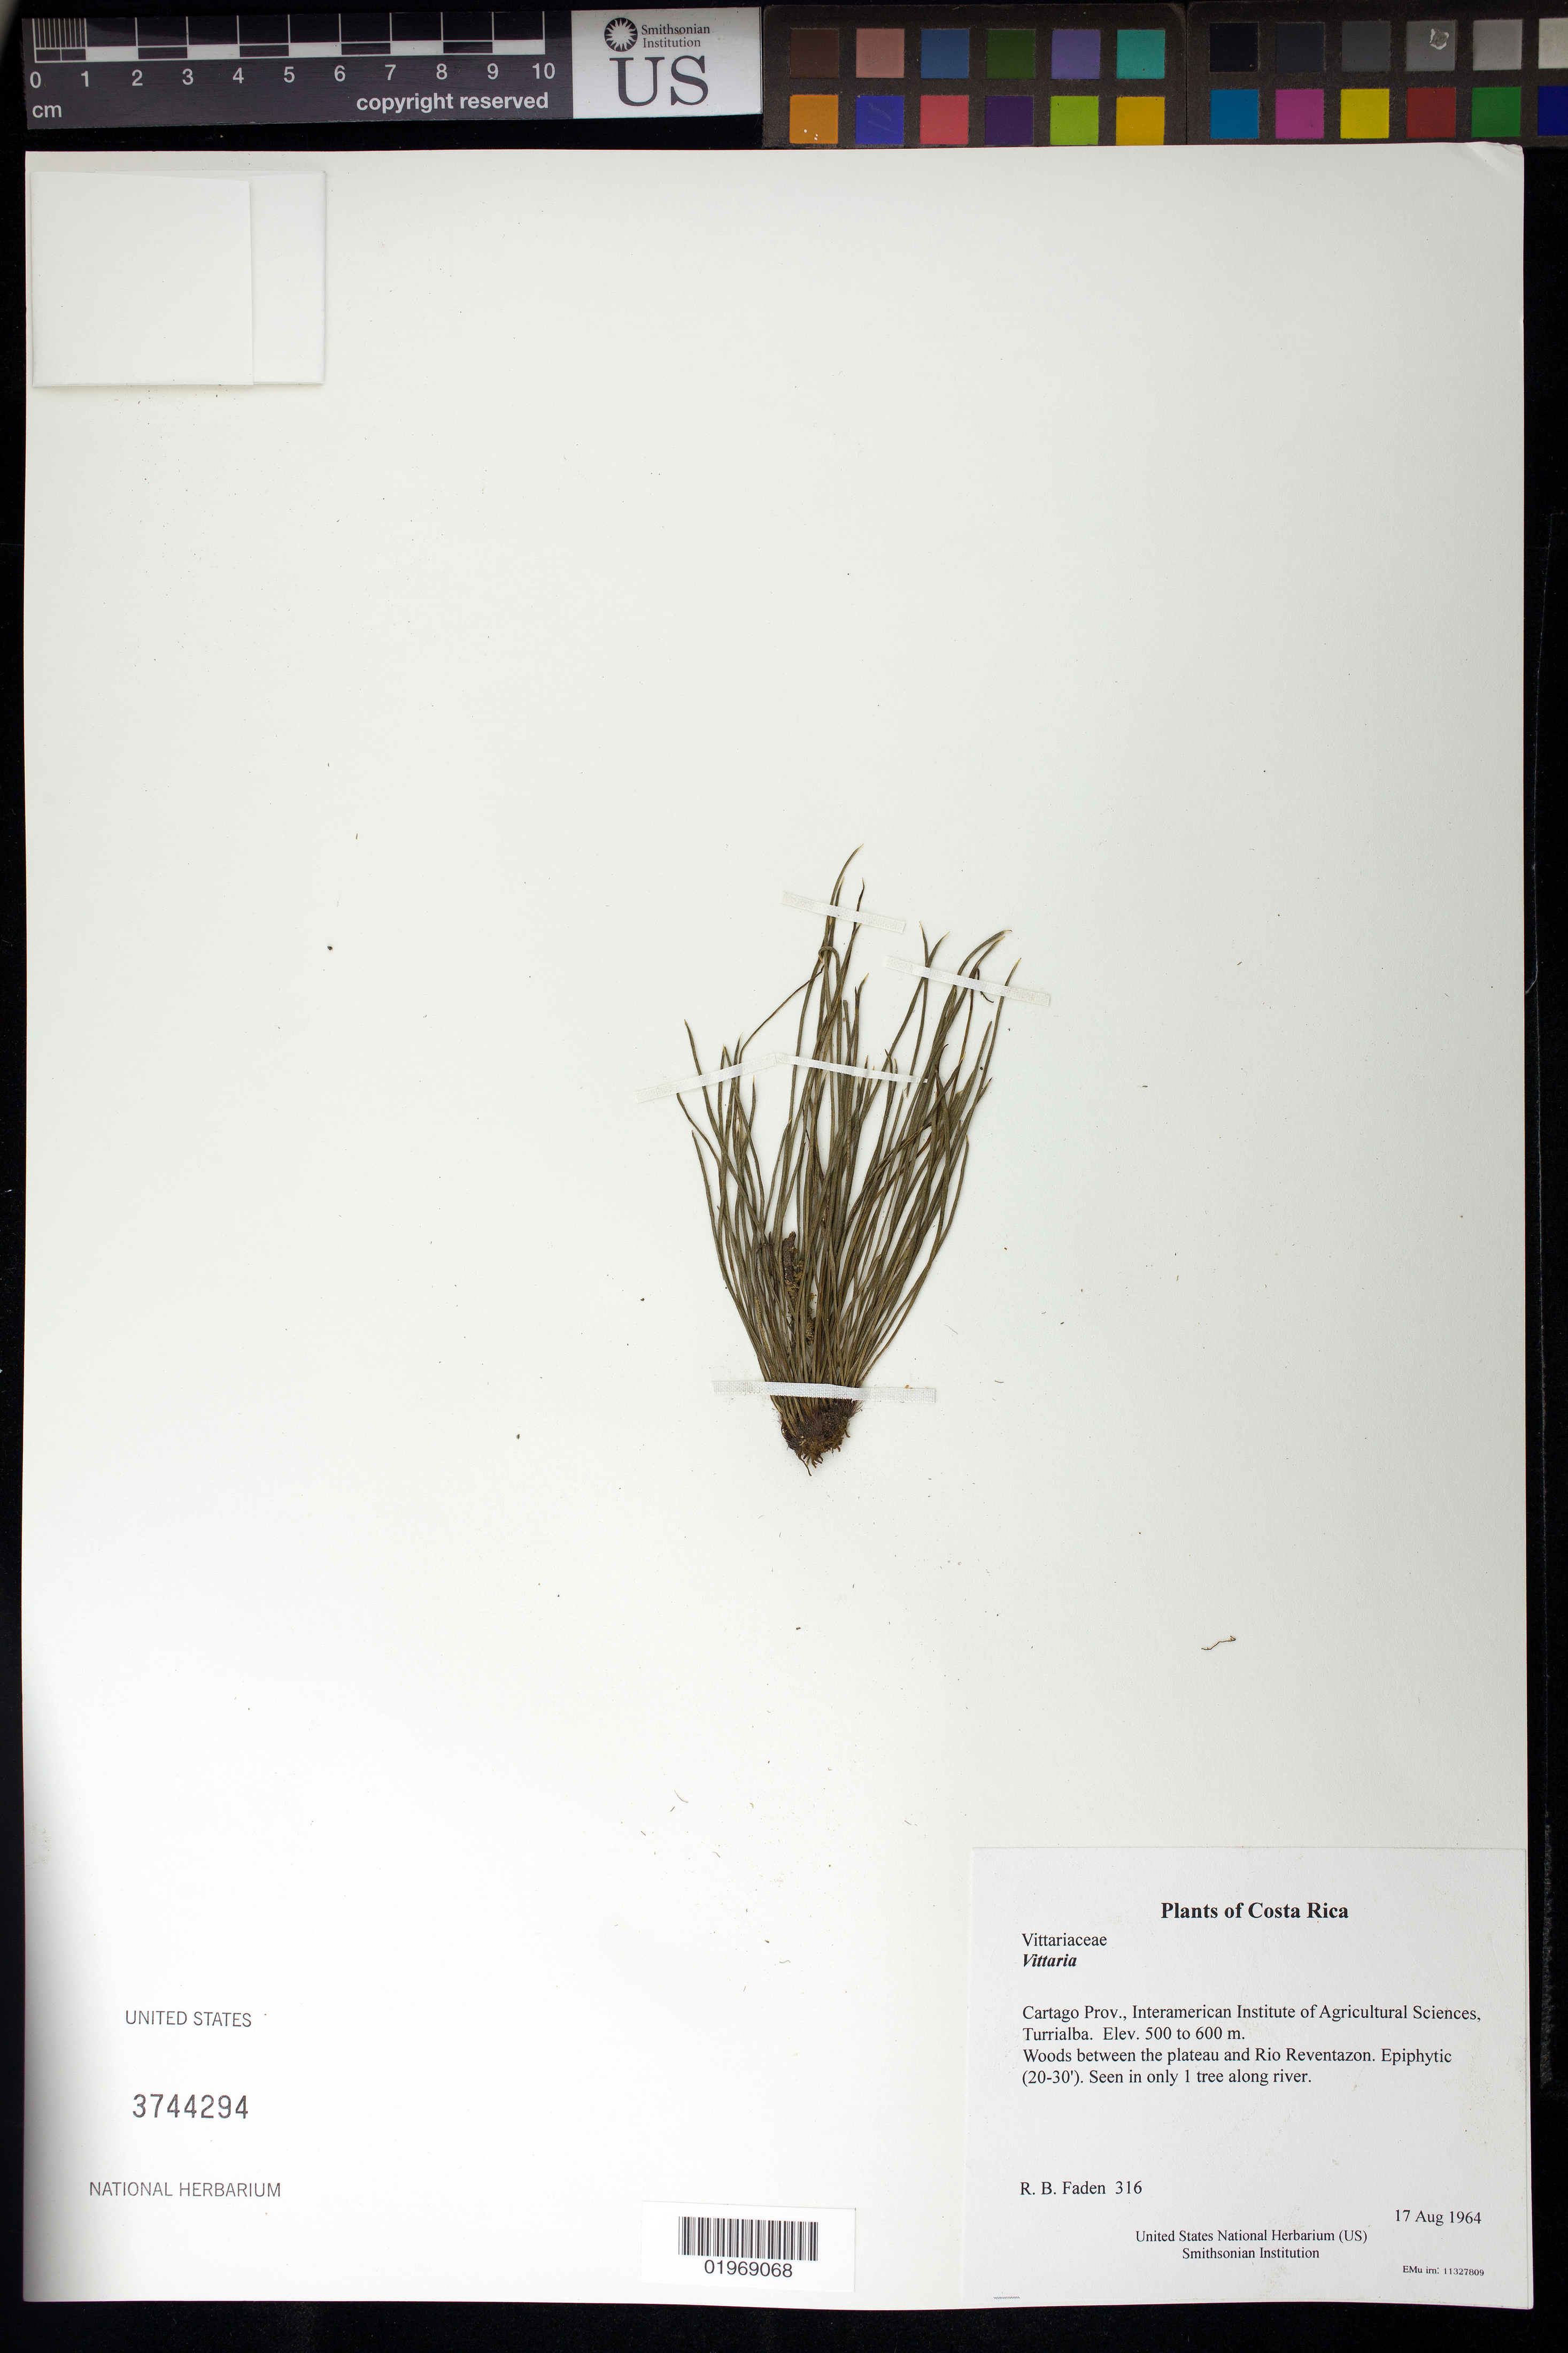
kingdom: Plantae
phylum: Tracheophyta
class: Polypodiopsida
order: Polypodiales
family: Pteridaceae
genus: Vittaria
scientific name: Vittaria sp.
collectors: R. B. Faden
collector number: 316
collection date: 1964-08-17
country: Costa Rica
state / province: Cartago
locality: Interamerican Institute of Agricultural Sciences, Turrialba. Woods between plateau and Rio Reventazon.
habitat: Along river.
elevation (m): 500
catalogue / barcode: US 3744294